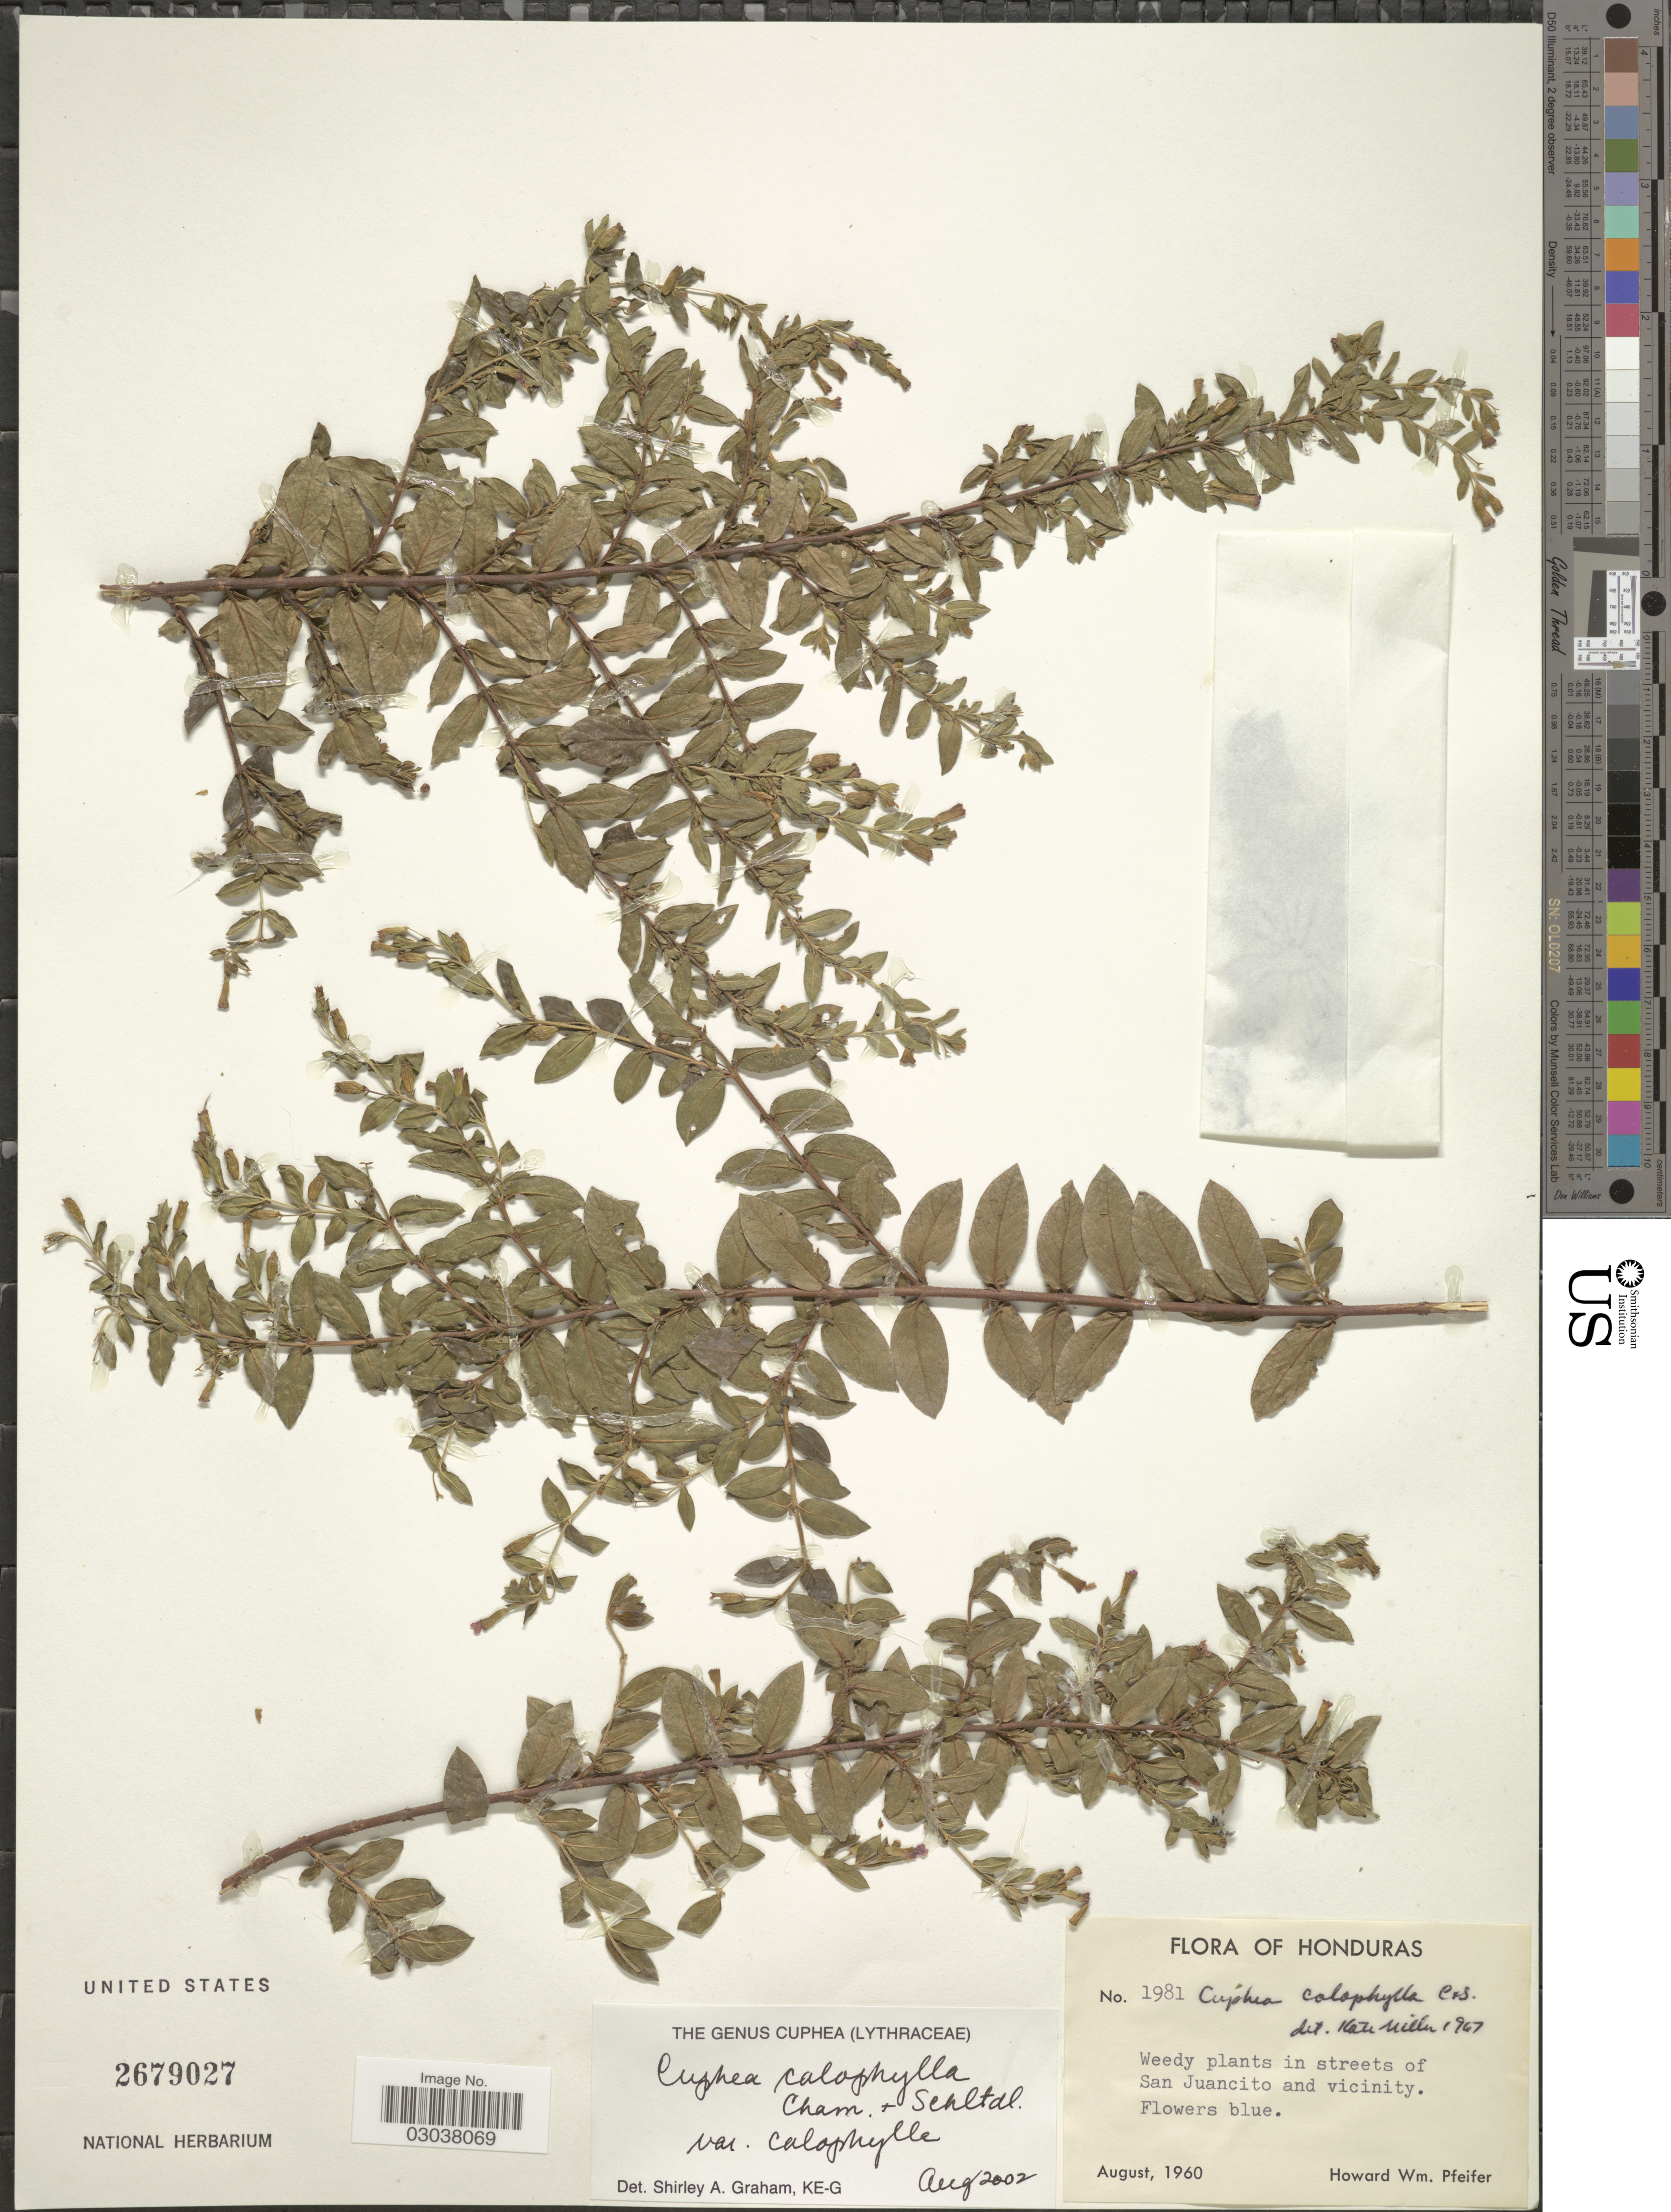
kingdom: Plantae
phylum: Tracheophyta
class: Magnoliopsida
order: Myrtales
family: Lythraceae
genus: Cuphea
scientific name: Cuphea calophylla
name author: Cham. & Schltdl.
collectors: H. W. Pfeifer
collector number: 1981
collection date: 1960-08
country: Honduras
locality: In streets of San Juancito and vicinity.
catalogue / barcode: US 2679027